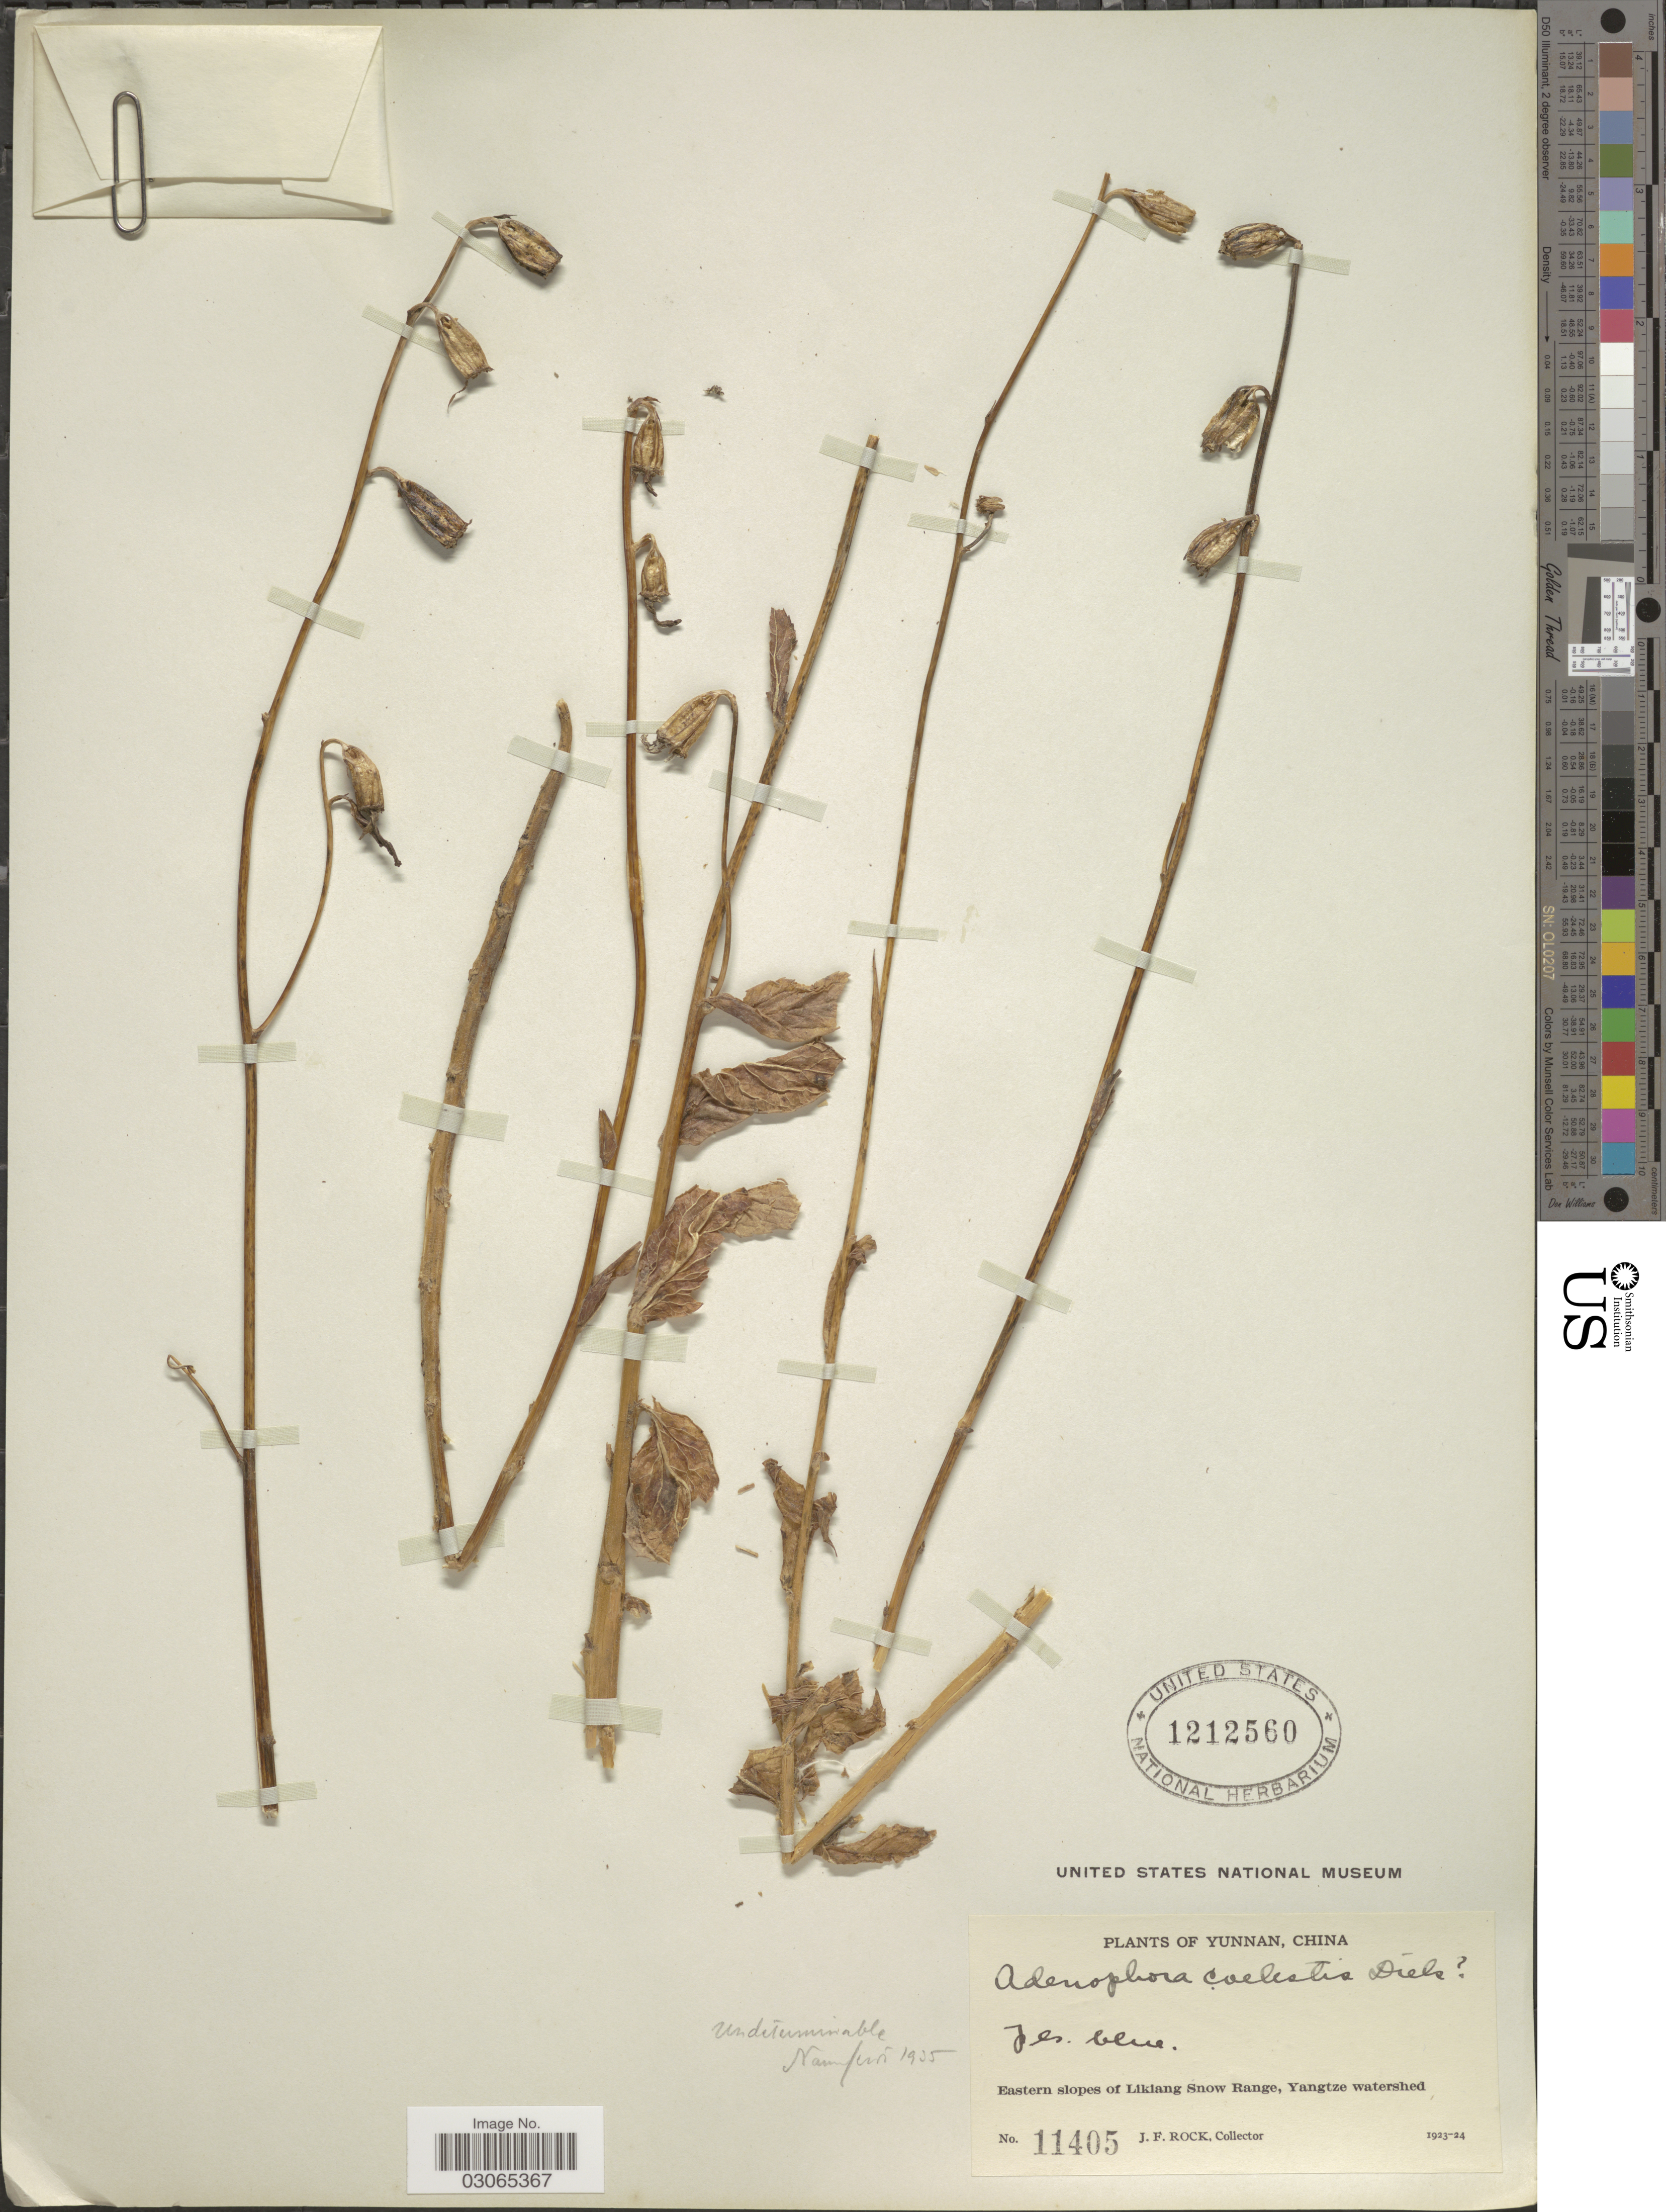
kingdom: Plantae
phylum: Tracheophyta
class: Magnoliopsida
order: Asterales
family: Campanulaceae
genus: Adenophora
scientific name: Adenophora sp.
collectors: J. Rock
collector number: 11405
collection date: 1923/1924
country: China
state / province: Yunnan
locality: Eastern slopes of Likiang Snow Range, Yangtze watershed.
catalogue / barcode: US 1212560